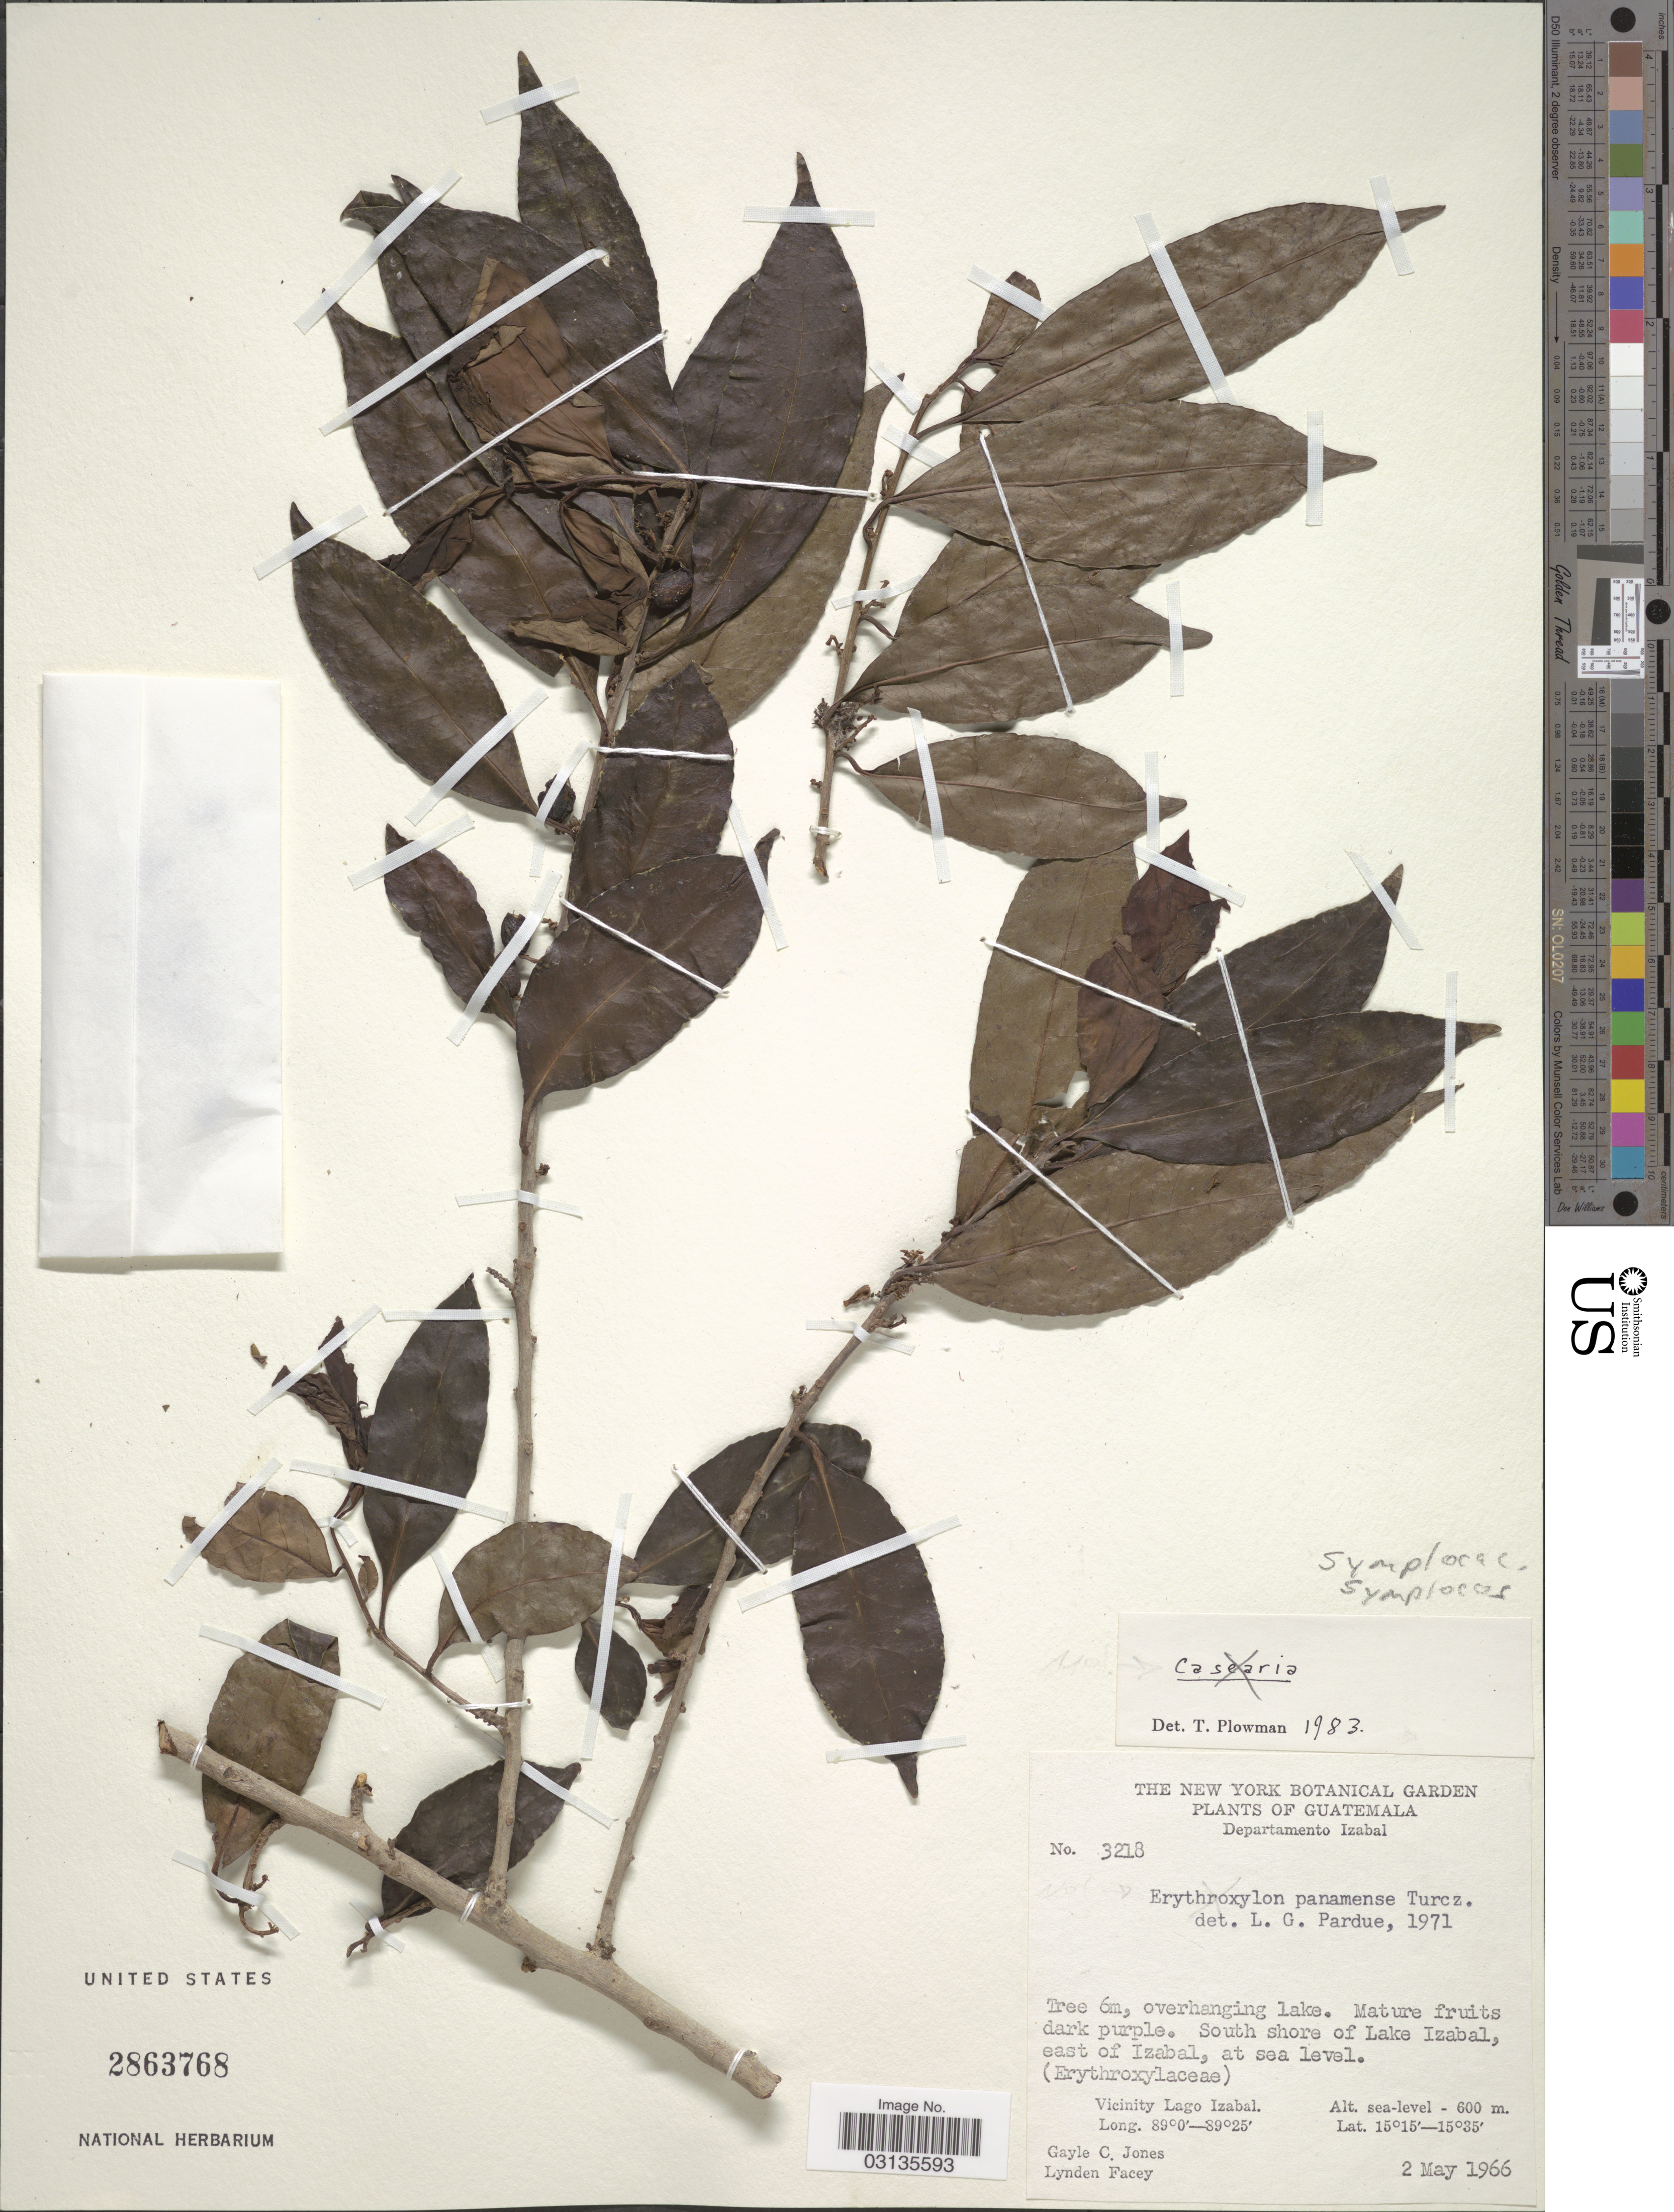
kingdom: Plantae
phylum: Tracheophyta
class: Magnoliopsida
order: Ericales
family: Symplocaceae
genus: Symplocos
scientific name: Symplocos sp.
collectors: G. C. Jones & L. Facey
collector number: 3218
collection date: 1966-05-02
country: Guatemala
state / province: Izabal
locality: Departamento Izabal. South slope of Lake Izabal, east of Izabal. Vicinity of Lago Izabal.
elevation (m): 600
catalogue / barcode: US 2863768